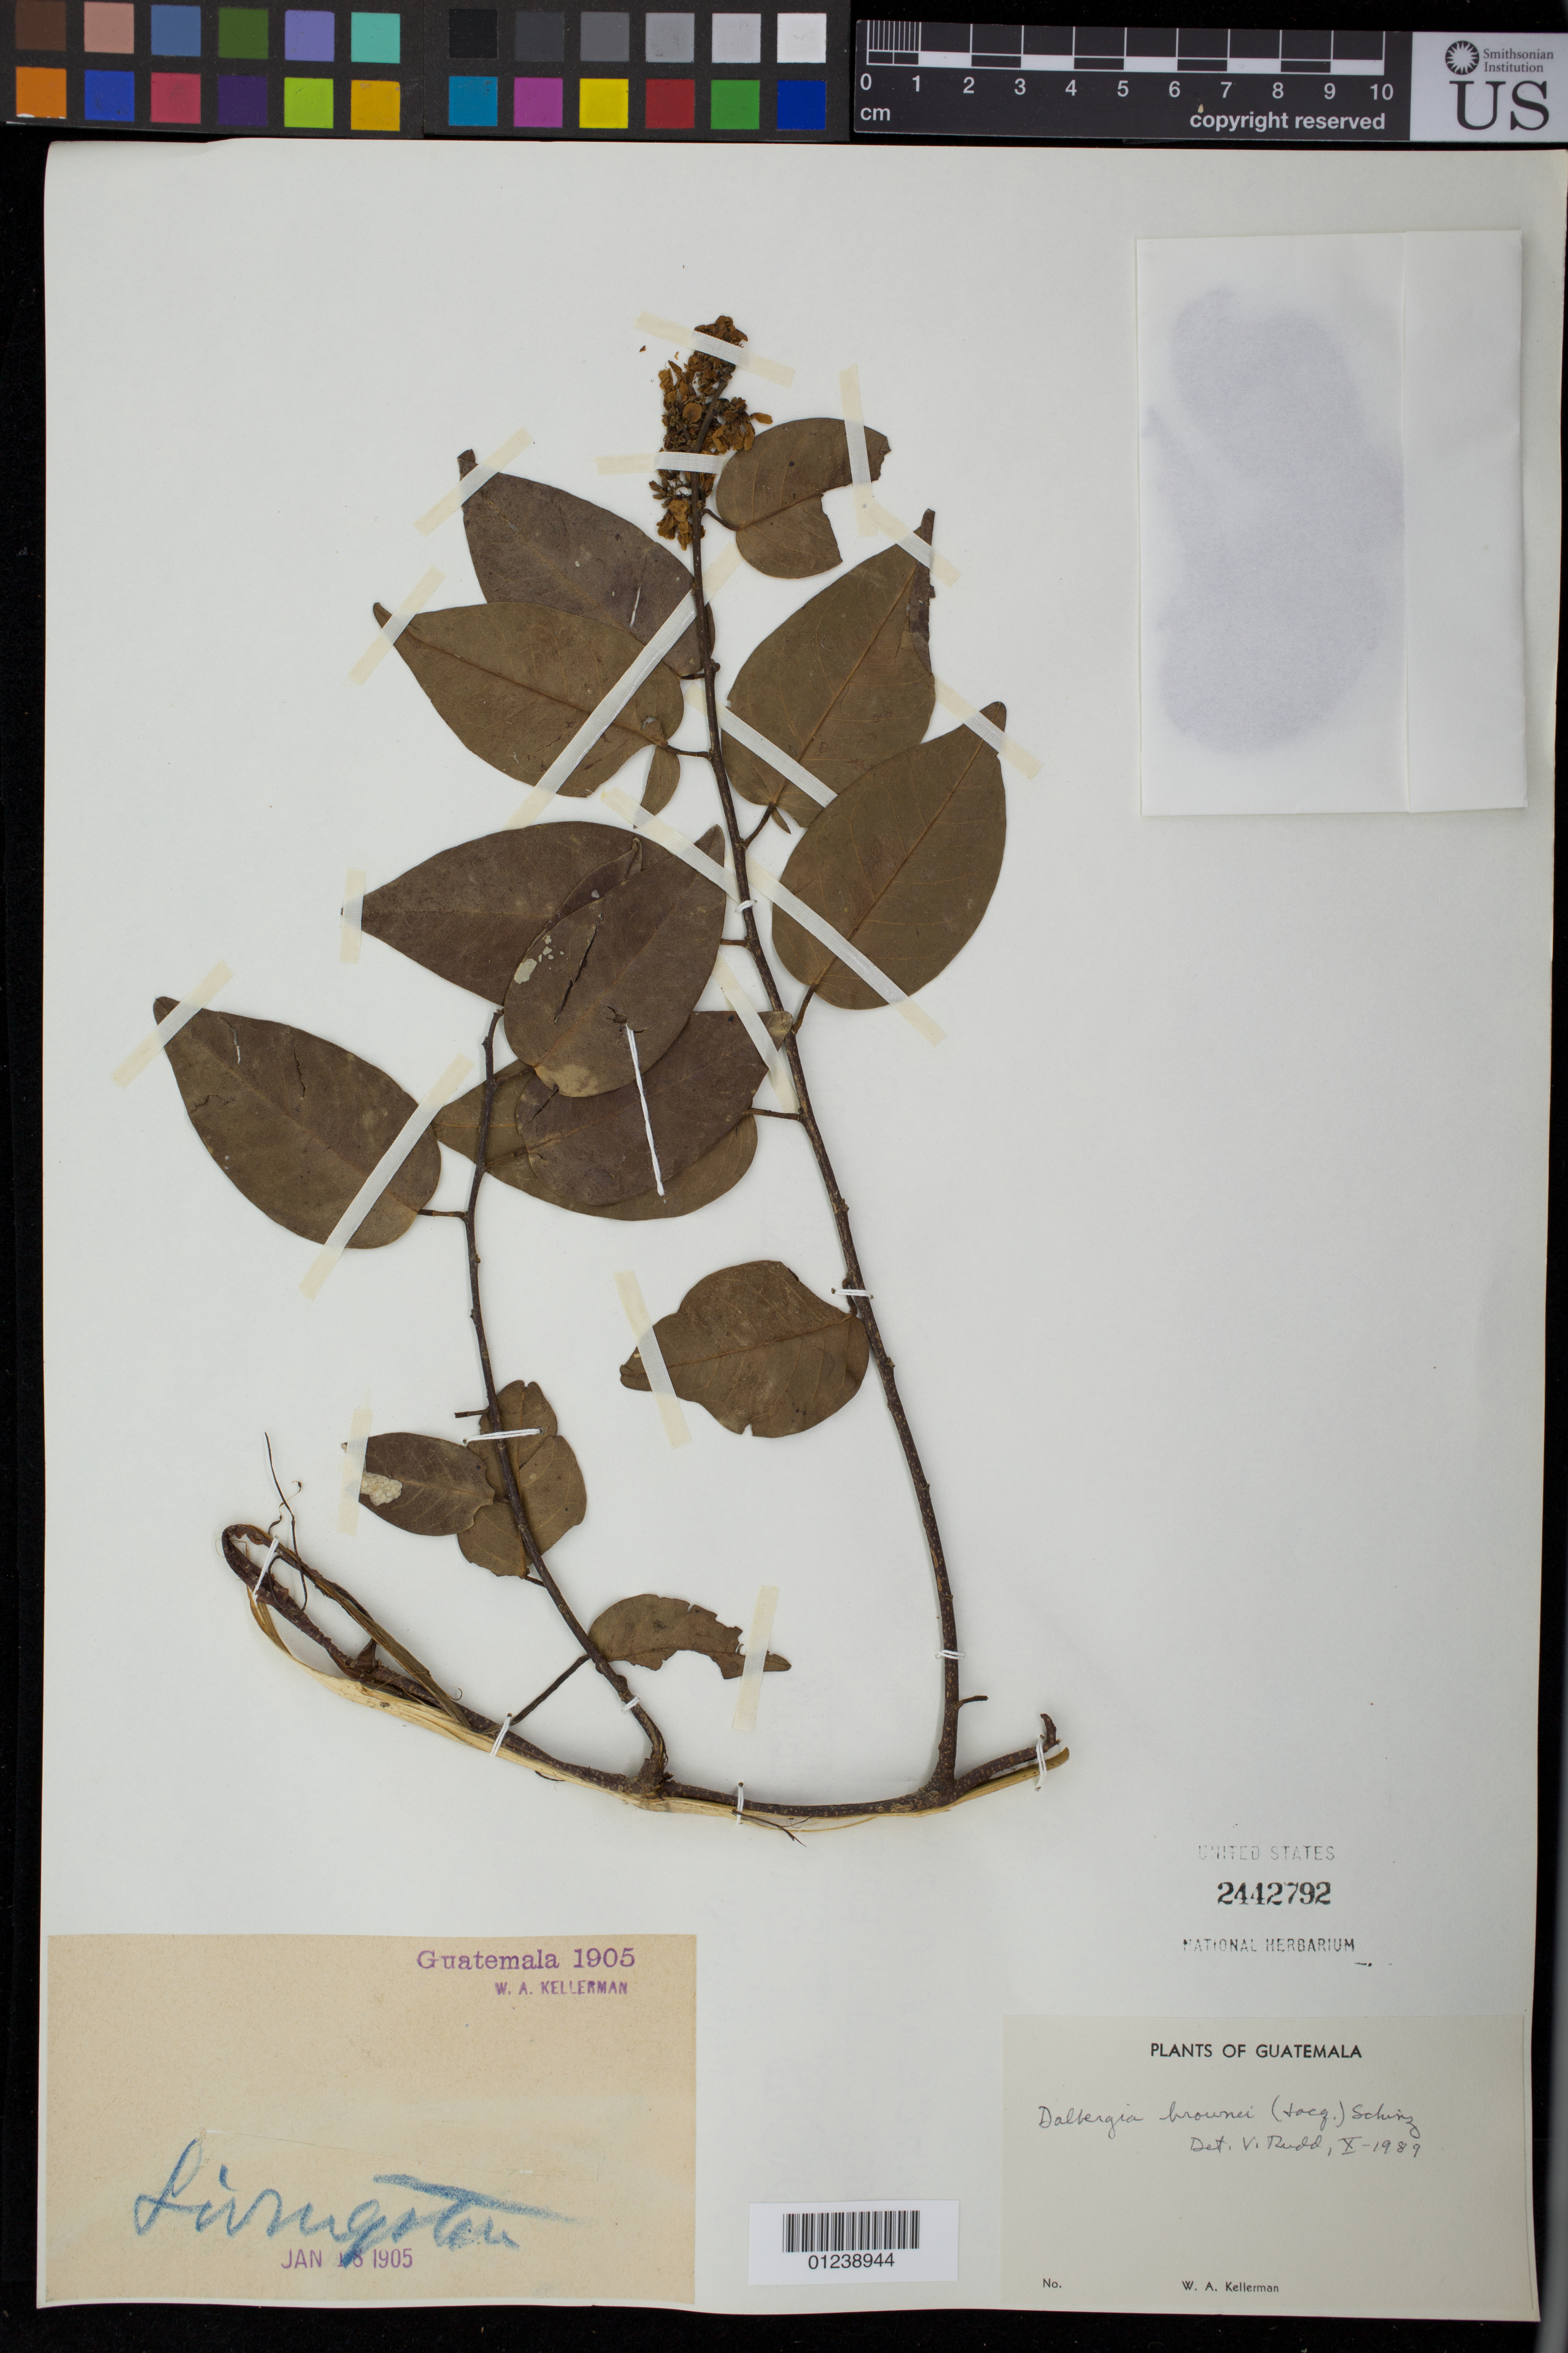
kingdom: Plantae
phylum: Tracheophyta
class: Magnoliopsida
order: Fabales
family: Fabaceae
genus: Dalbergia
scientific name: Dalbergia brownei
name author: (Jacq.) Schinz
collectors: W. A. Kellerman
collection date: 1905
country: Guatemala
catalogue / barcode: US 2442792